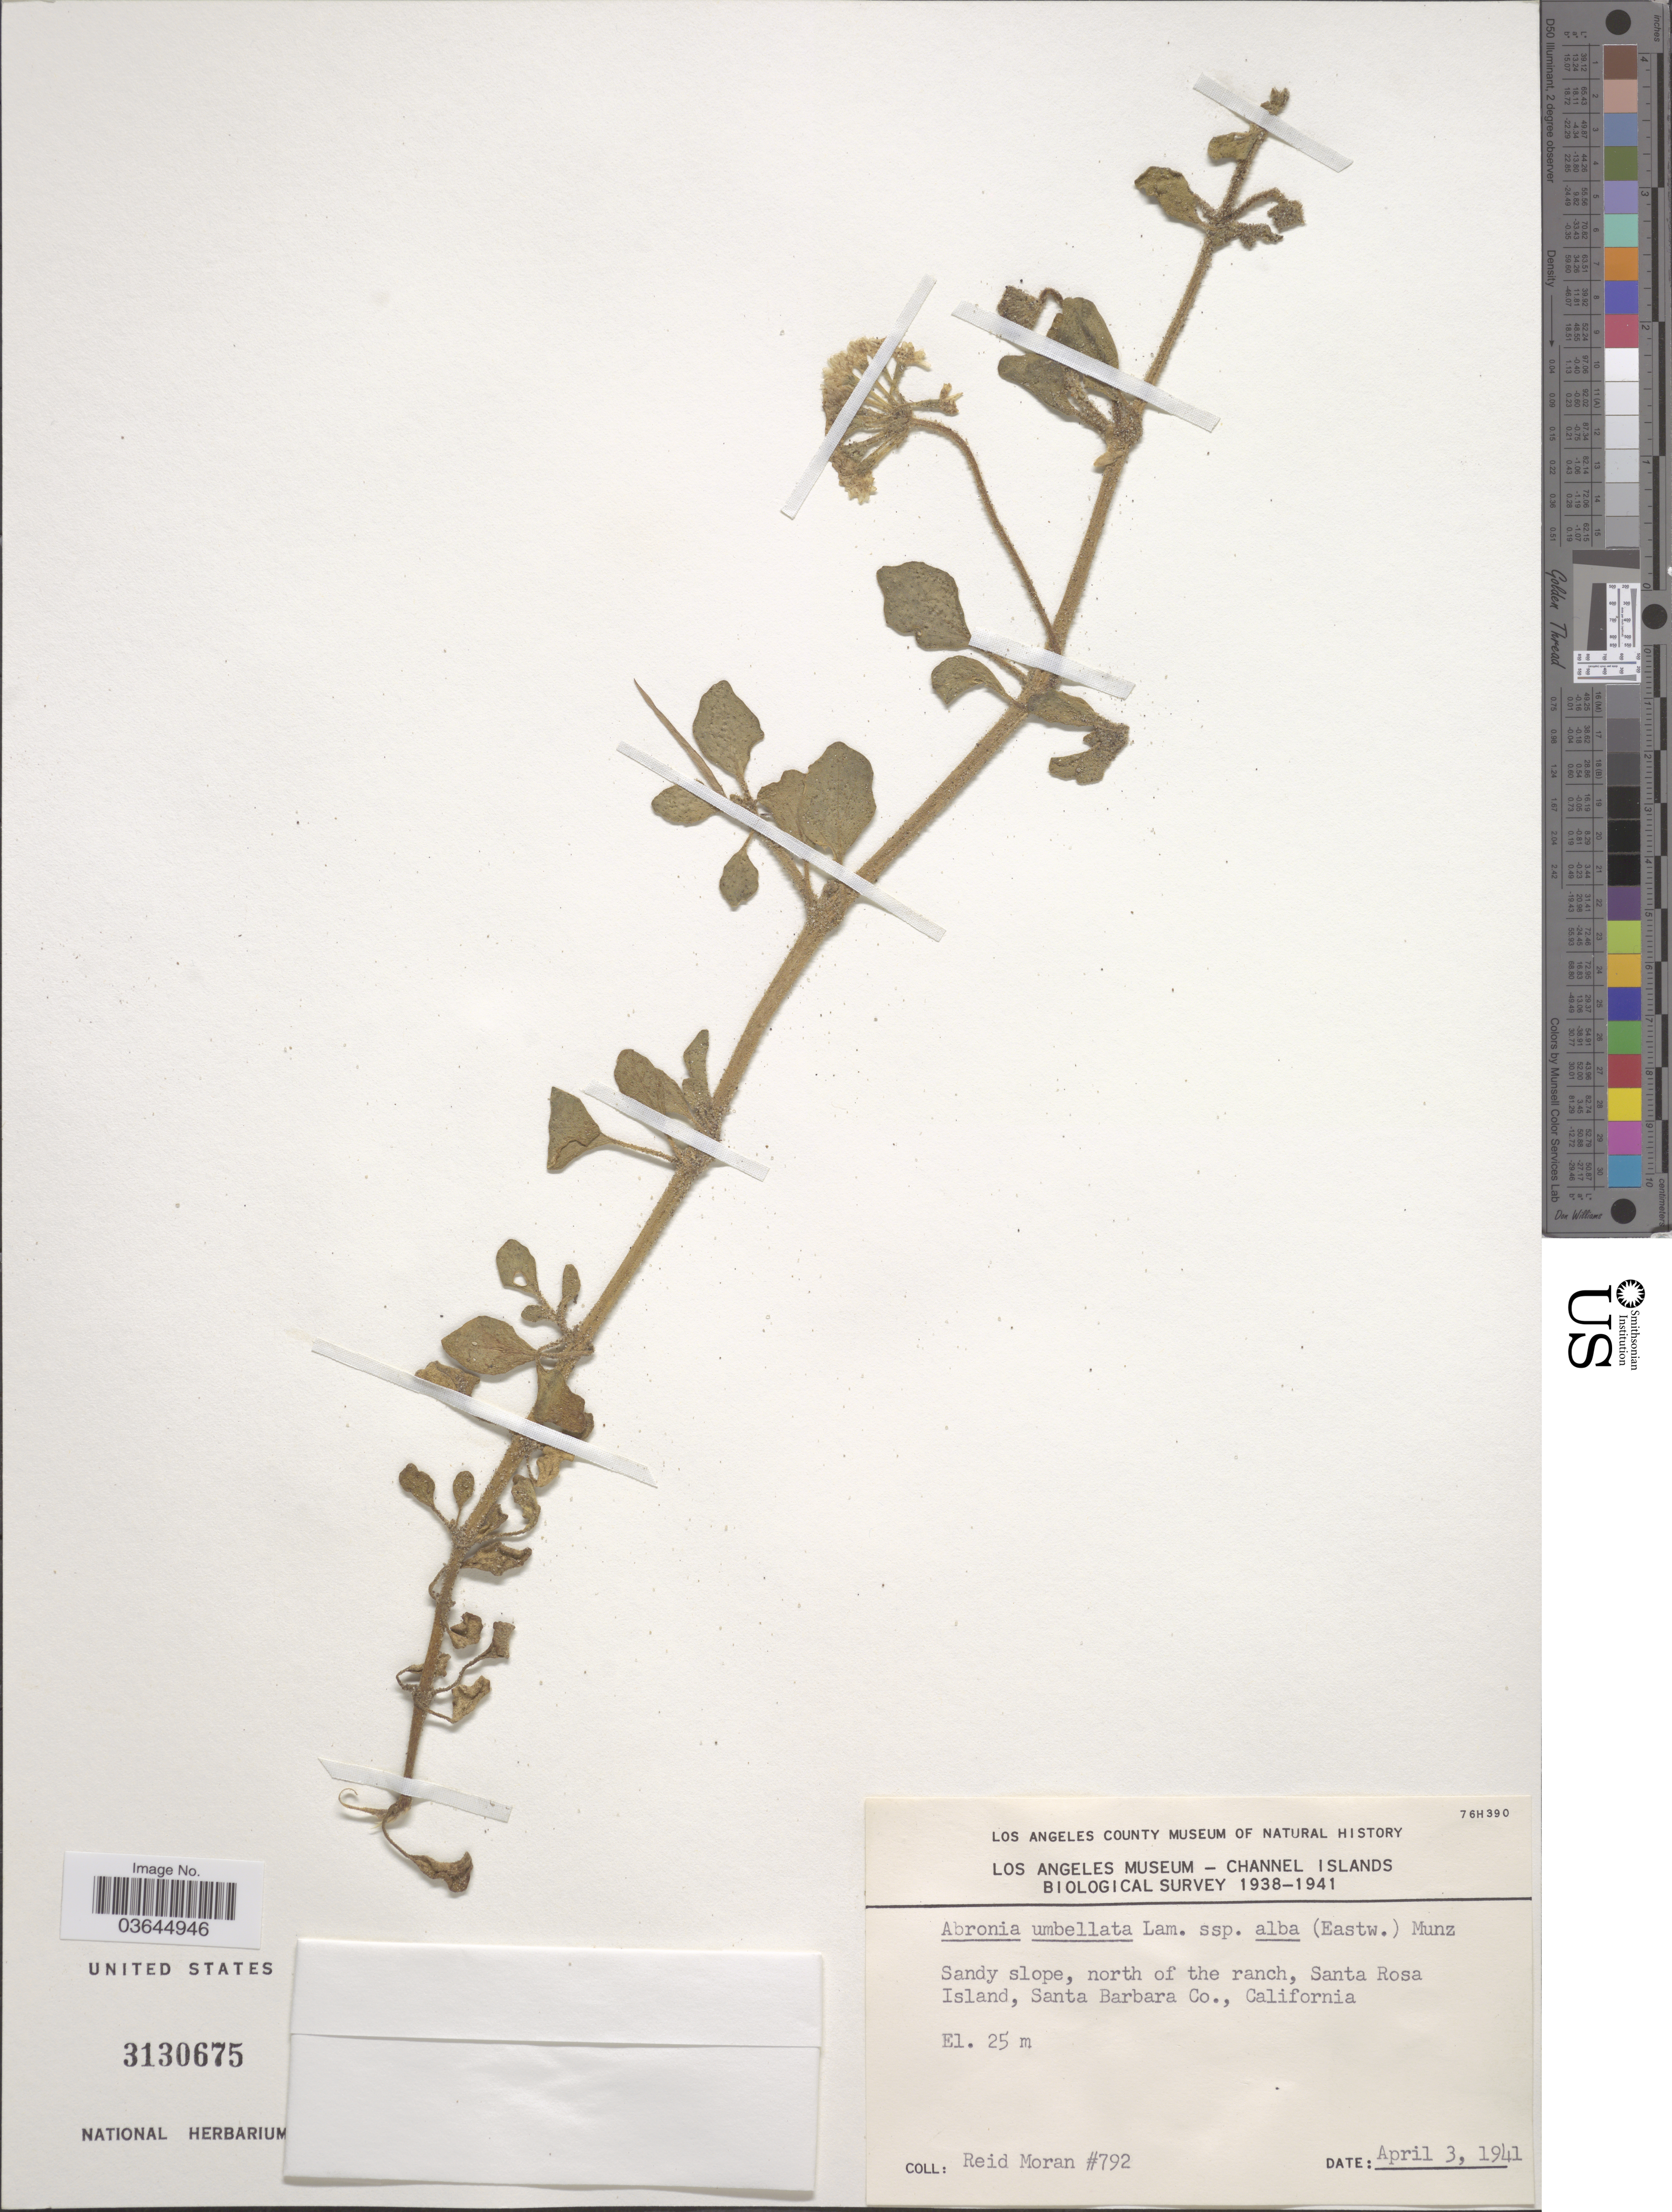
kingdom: Plantae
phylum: Tracheophyta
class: Magnoliopsida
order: Caryophyllales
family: Nyctaginaceae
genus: Abronia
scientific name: Abronia umbellata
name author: Lam.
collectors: R. Moran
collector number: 792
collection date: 1941-04-03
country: United States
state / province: California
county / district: Santa Barbara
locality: Channel Islands. [unsure placement] Sandy slope, north of the ranch, Santa Rosa Island, Santa Barbara Co.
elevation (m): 25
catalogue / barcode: US 3130675